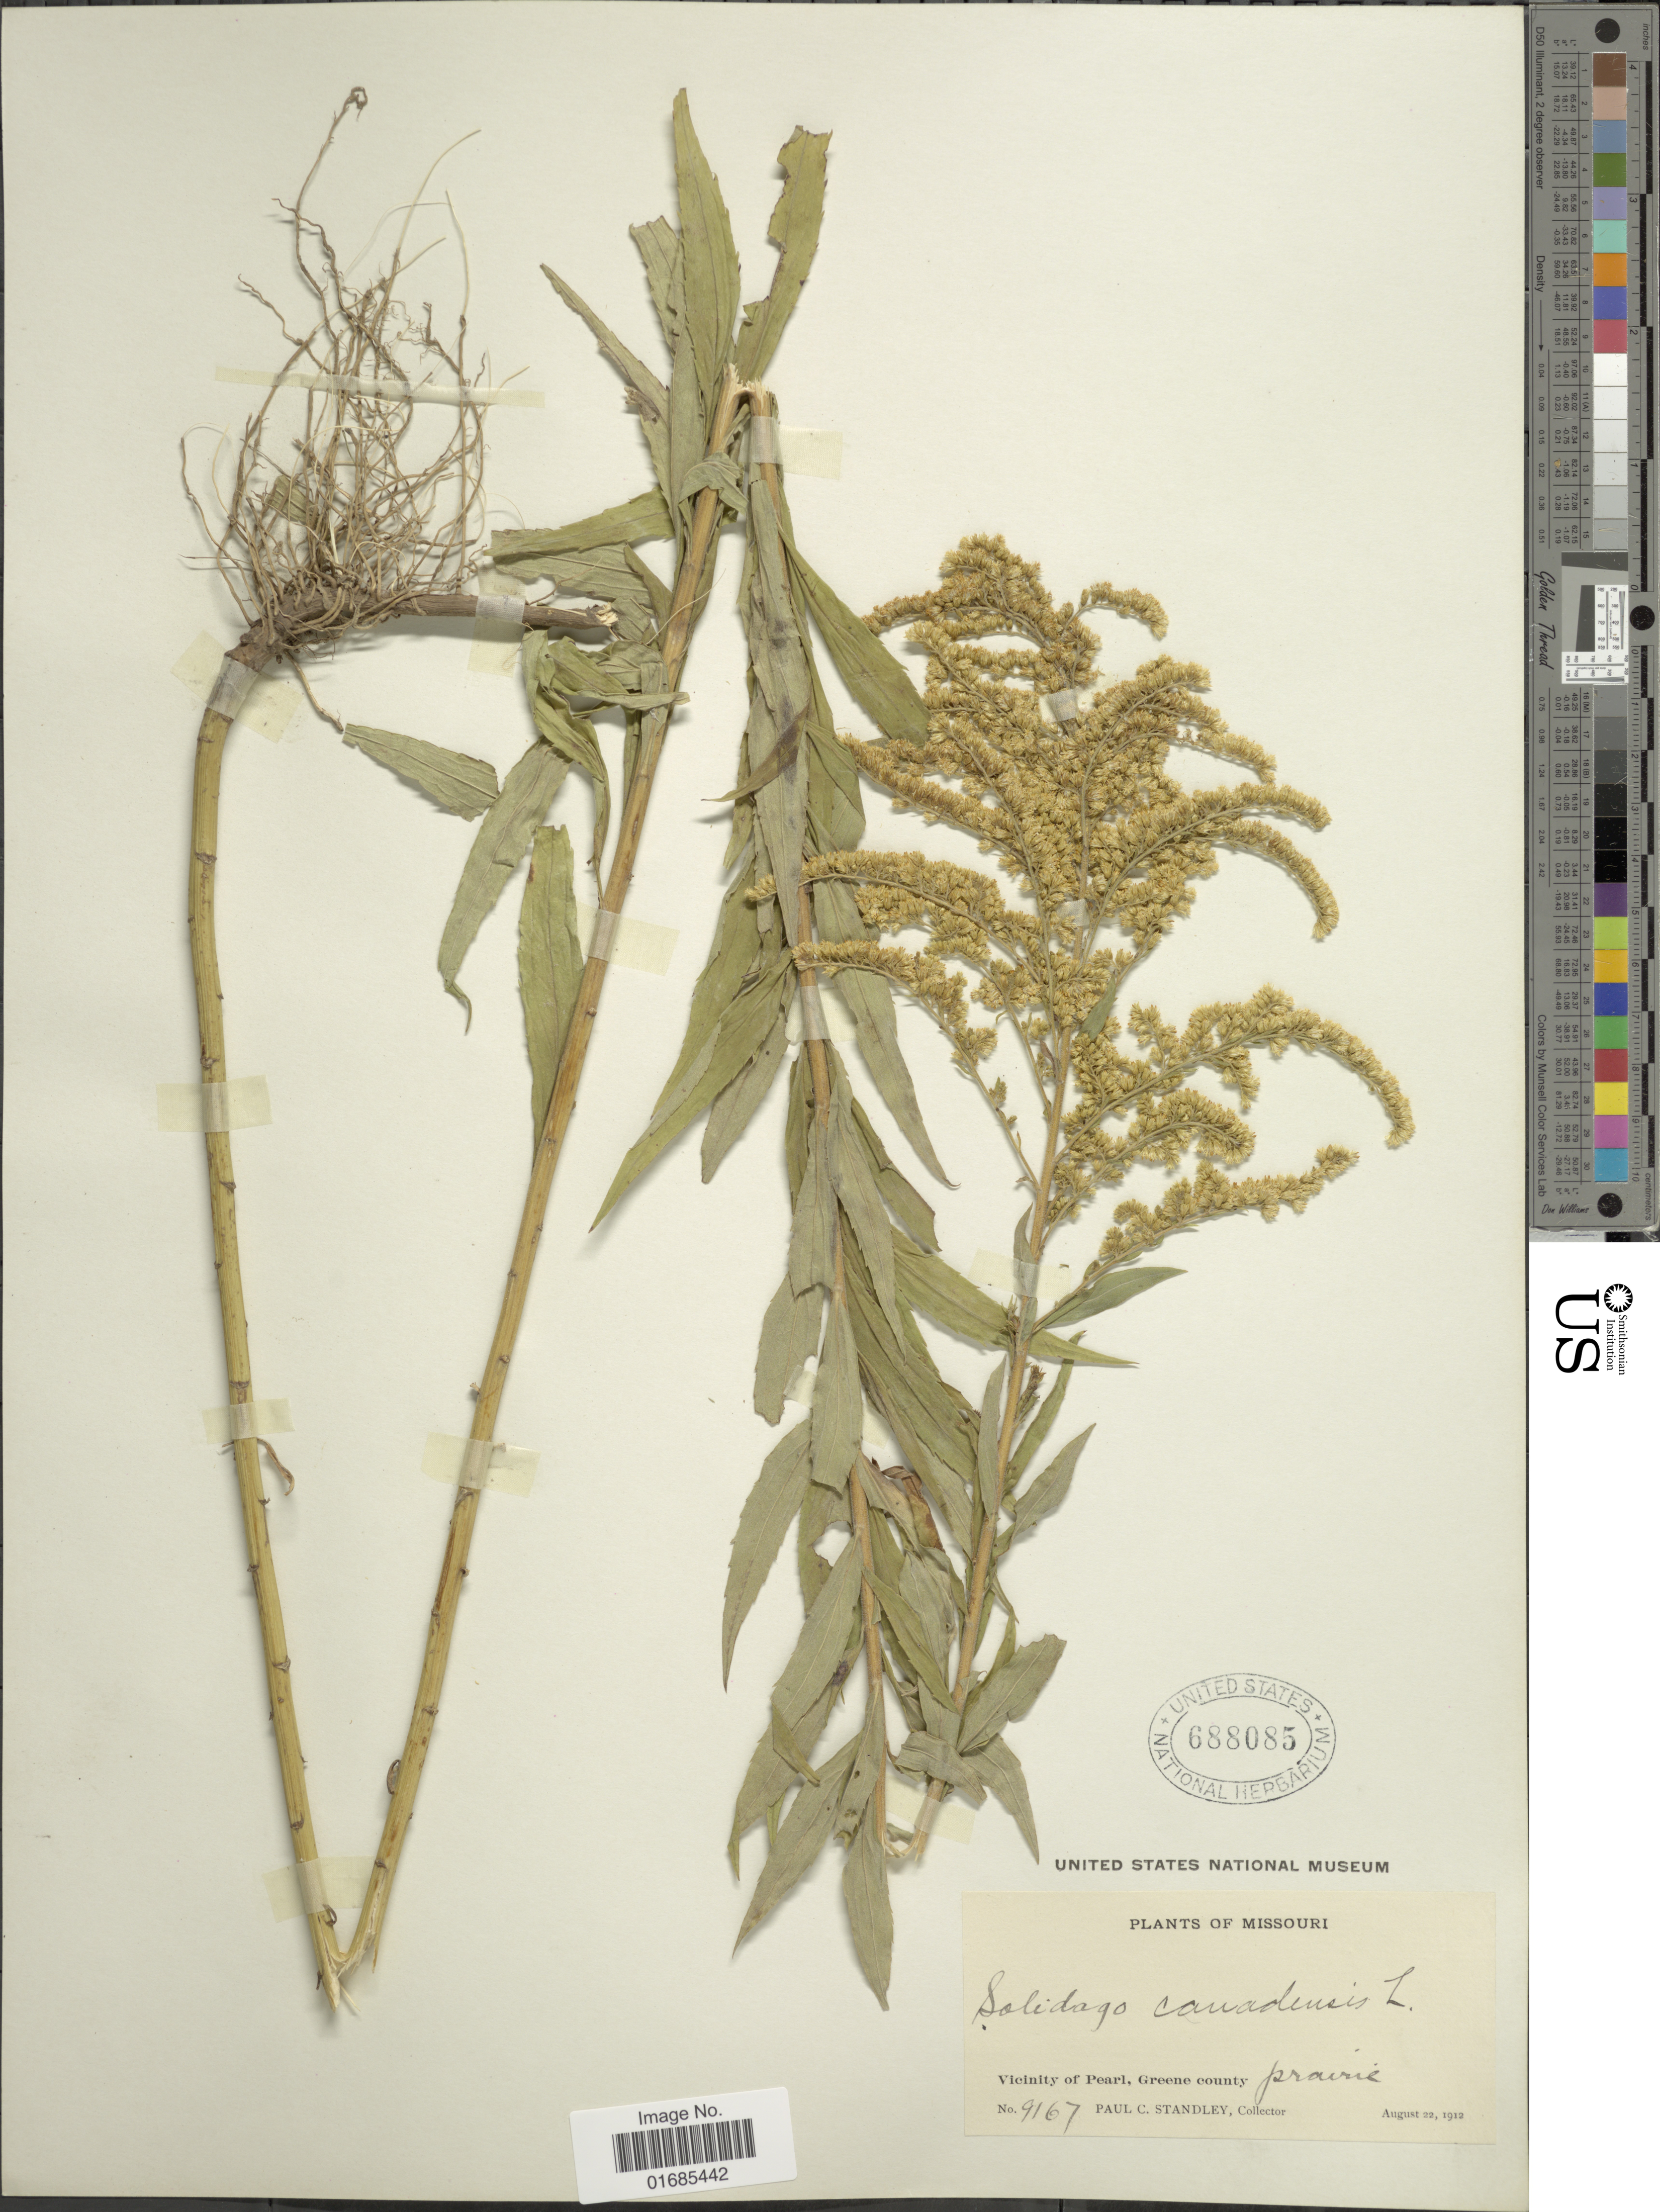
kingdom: Plantae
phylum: Tracheophyta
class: Magnoliopsida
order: Asterales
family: Asteraceae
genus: Solidago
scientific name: Solidago canadensis var. gilvocanescens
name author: Rydb.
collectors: P. C. Standley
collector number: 9167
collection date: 1912-08-22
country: United States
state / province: Missouri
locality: Vicinity of Pearl, Greene county prairie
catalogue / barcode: US 688085